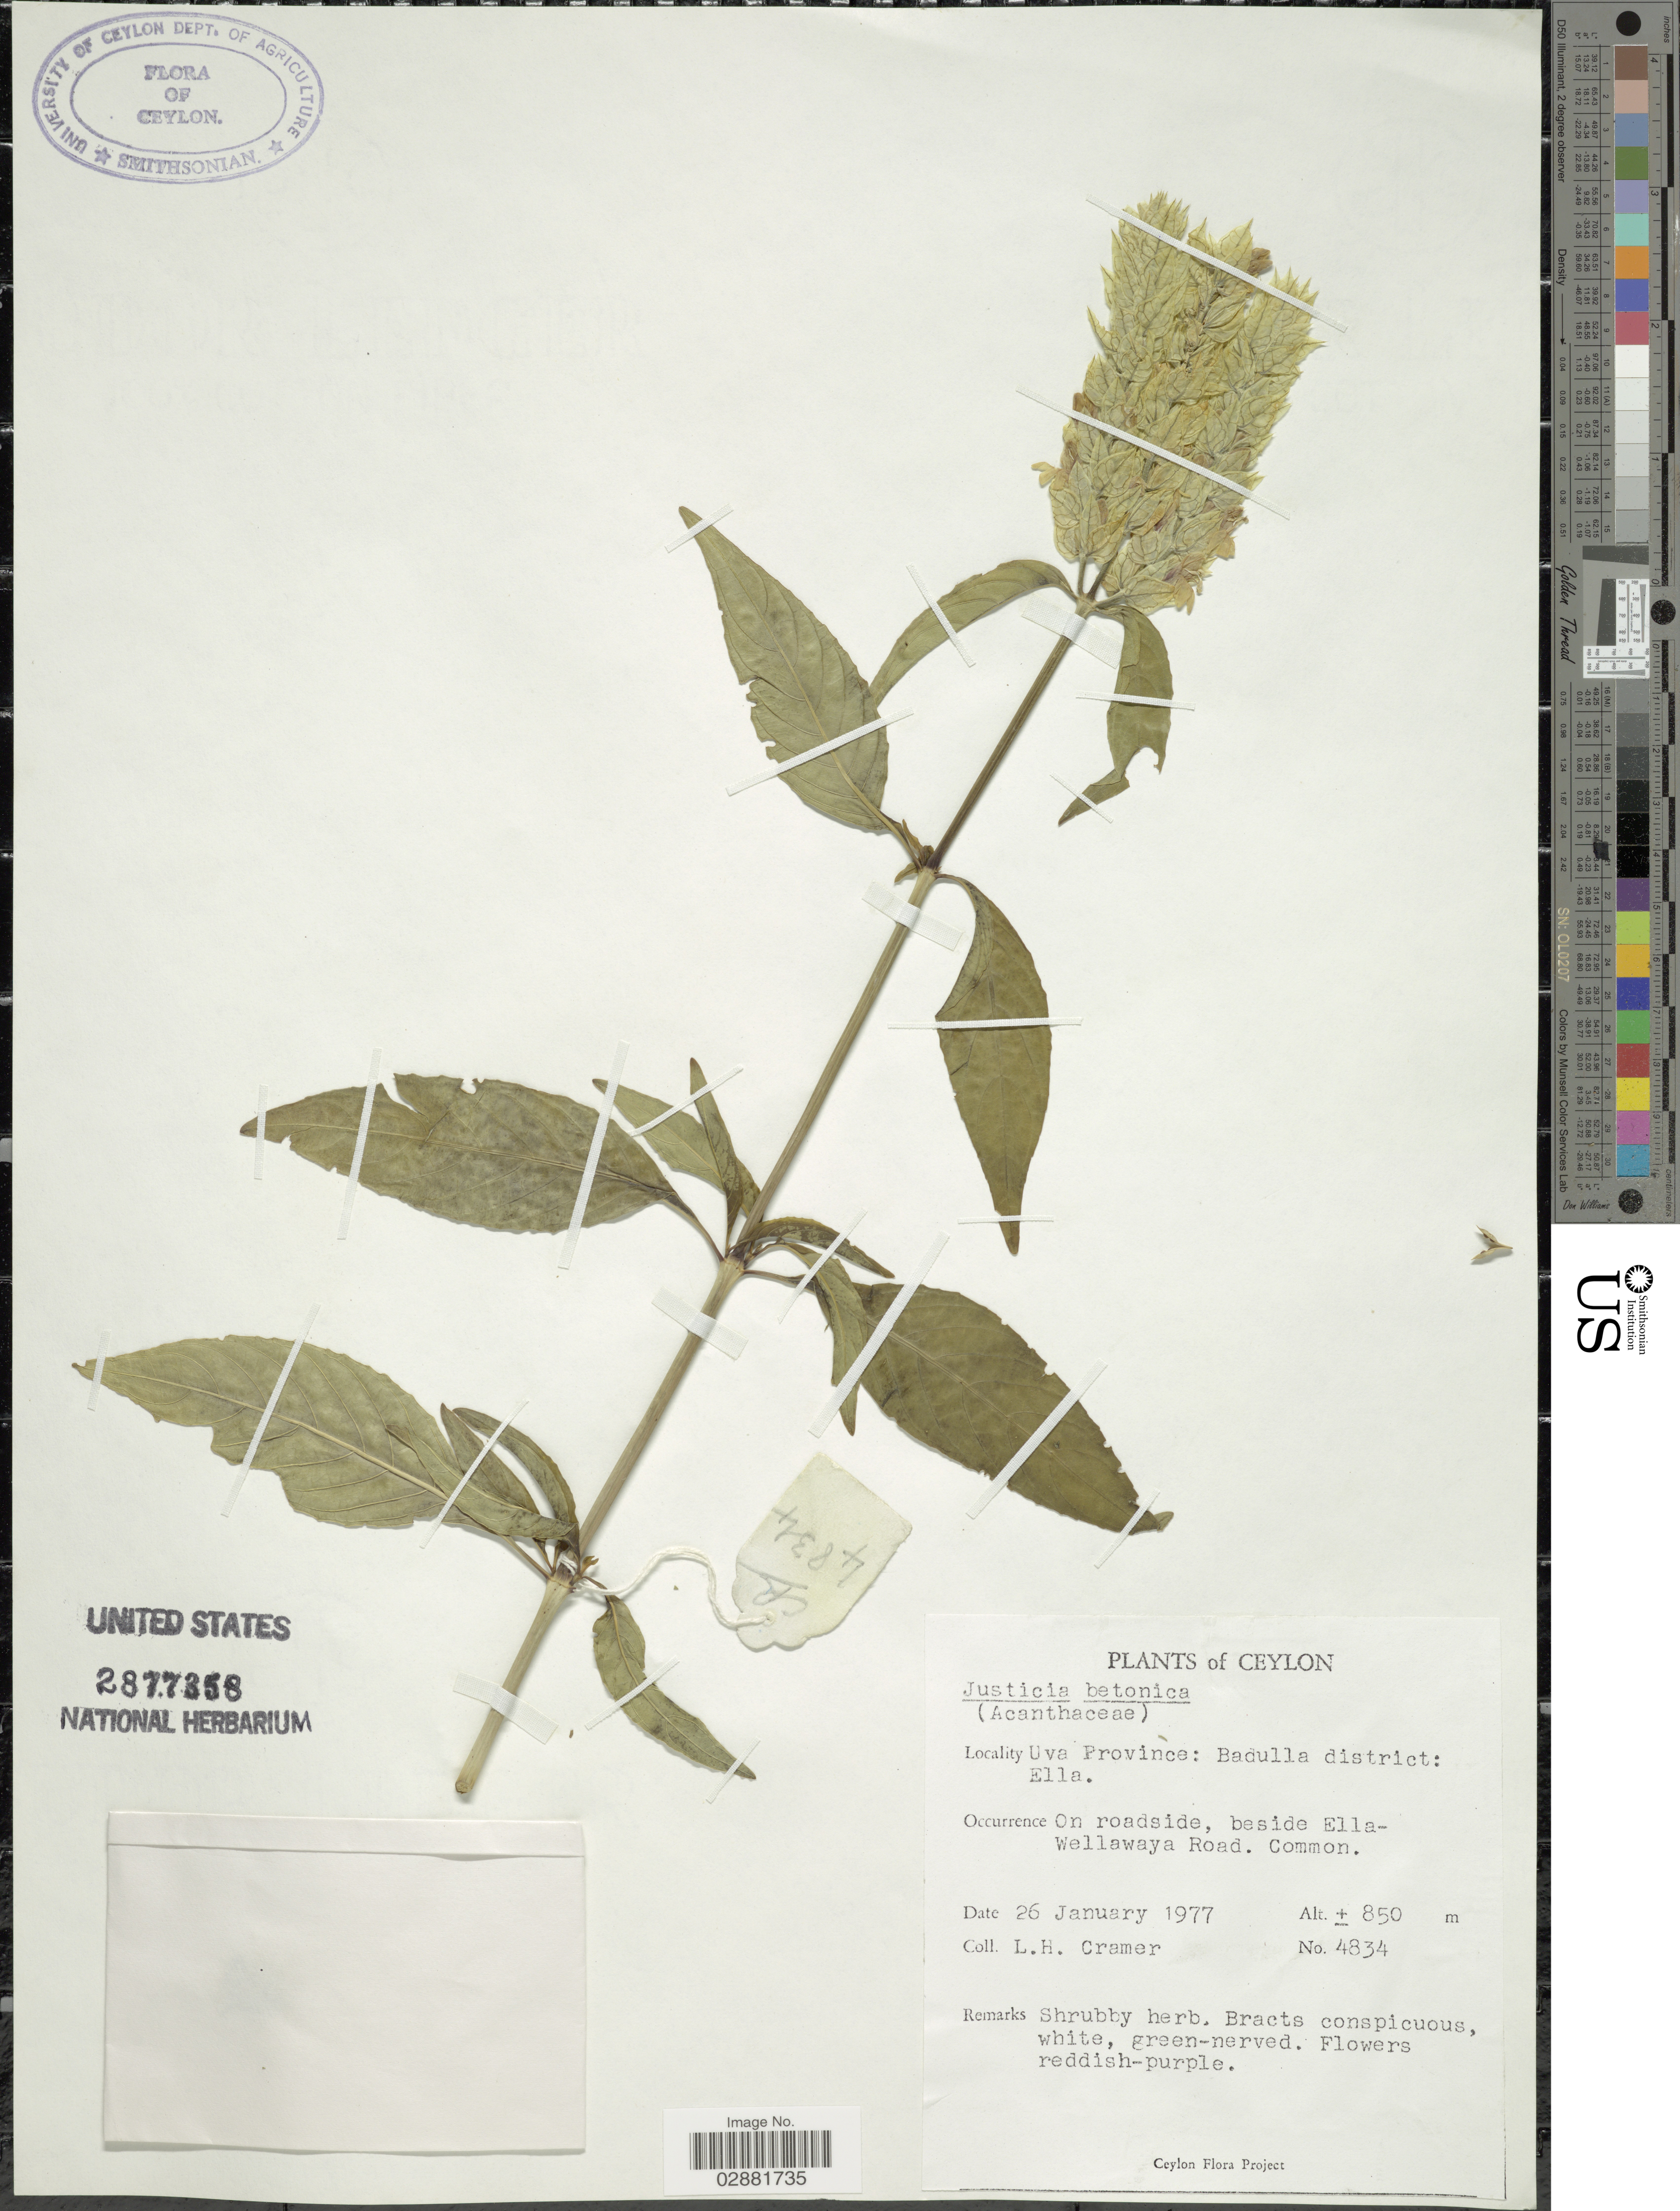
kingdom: Plantae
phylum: Tracheophyta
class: Magnoliopsida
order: Lamiales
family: Acanthaceae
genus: Justicia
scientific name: Justicia betonica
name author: L.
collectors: L. H. Cramer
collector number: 4834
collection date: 1977-01-26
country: Sri Lanka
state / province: Uva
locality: Ceylon, Badulla district, Ella, On roadside, beside Ella-Wellawaya Road.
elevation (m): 850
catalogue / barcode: US 2877358